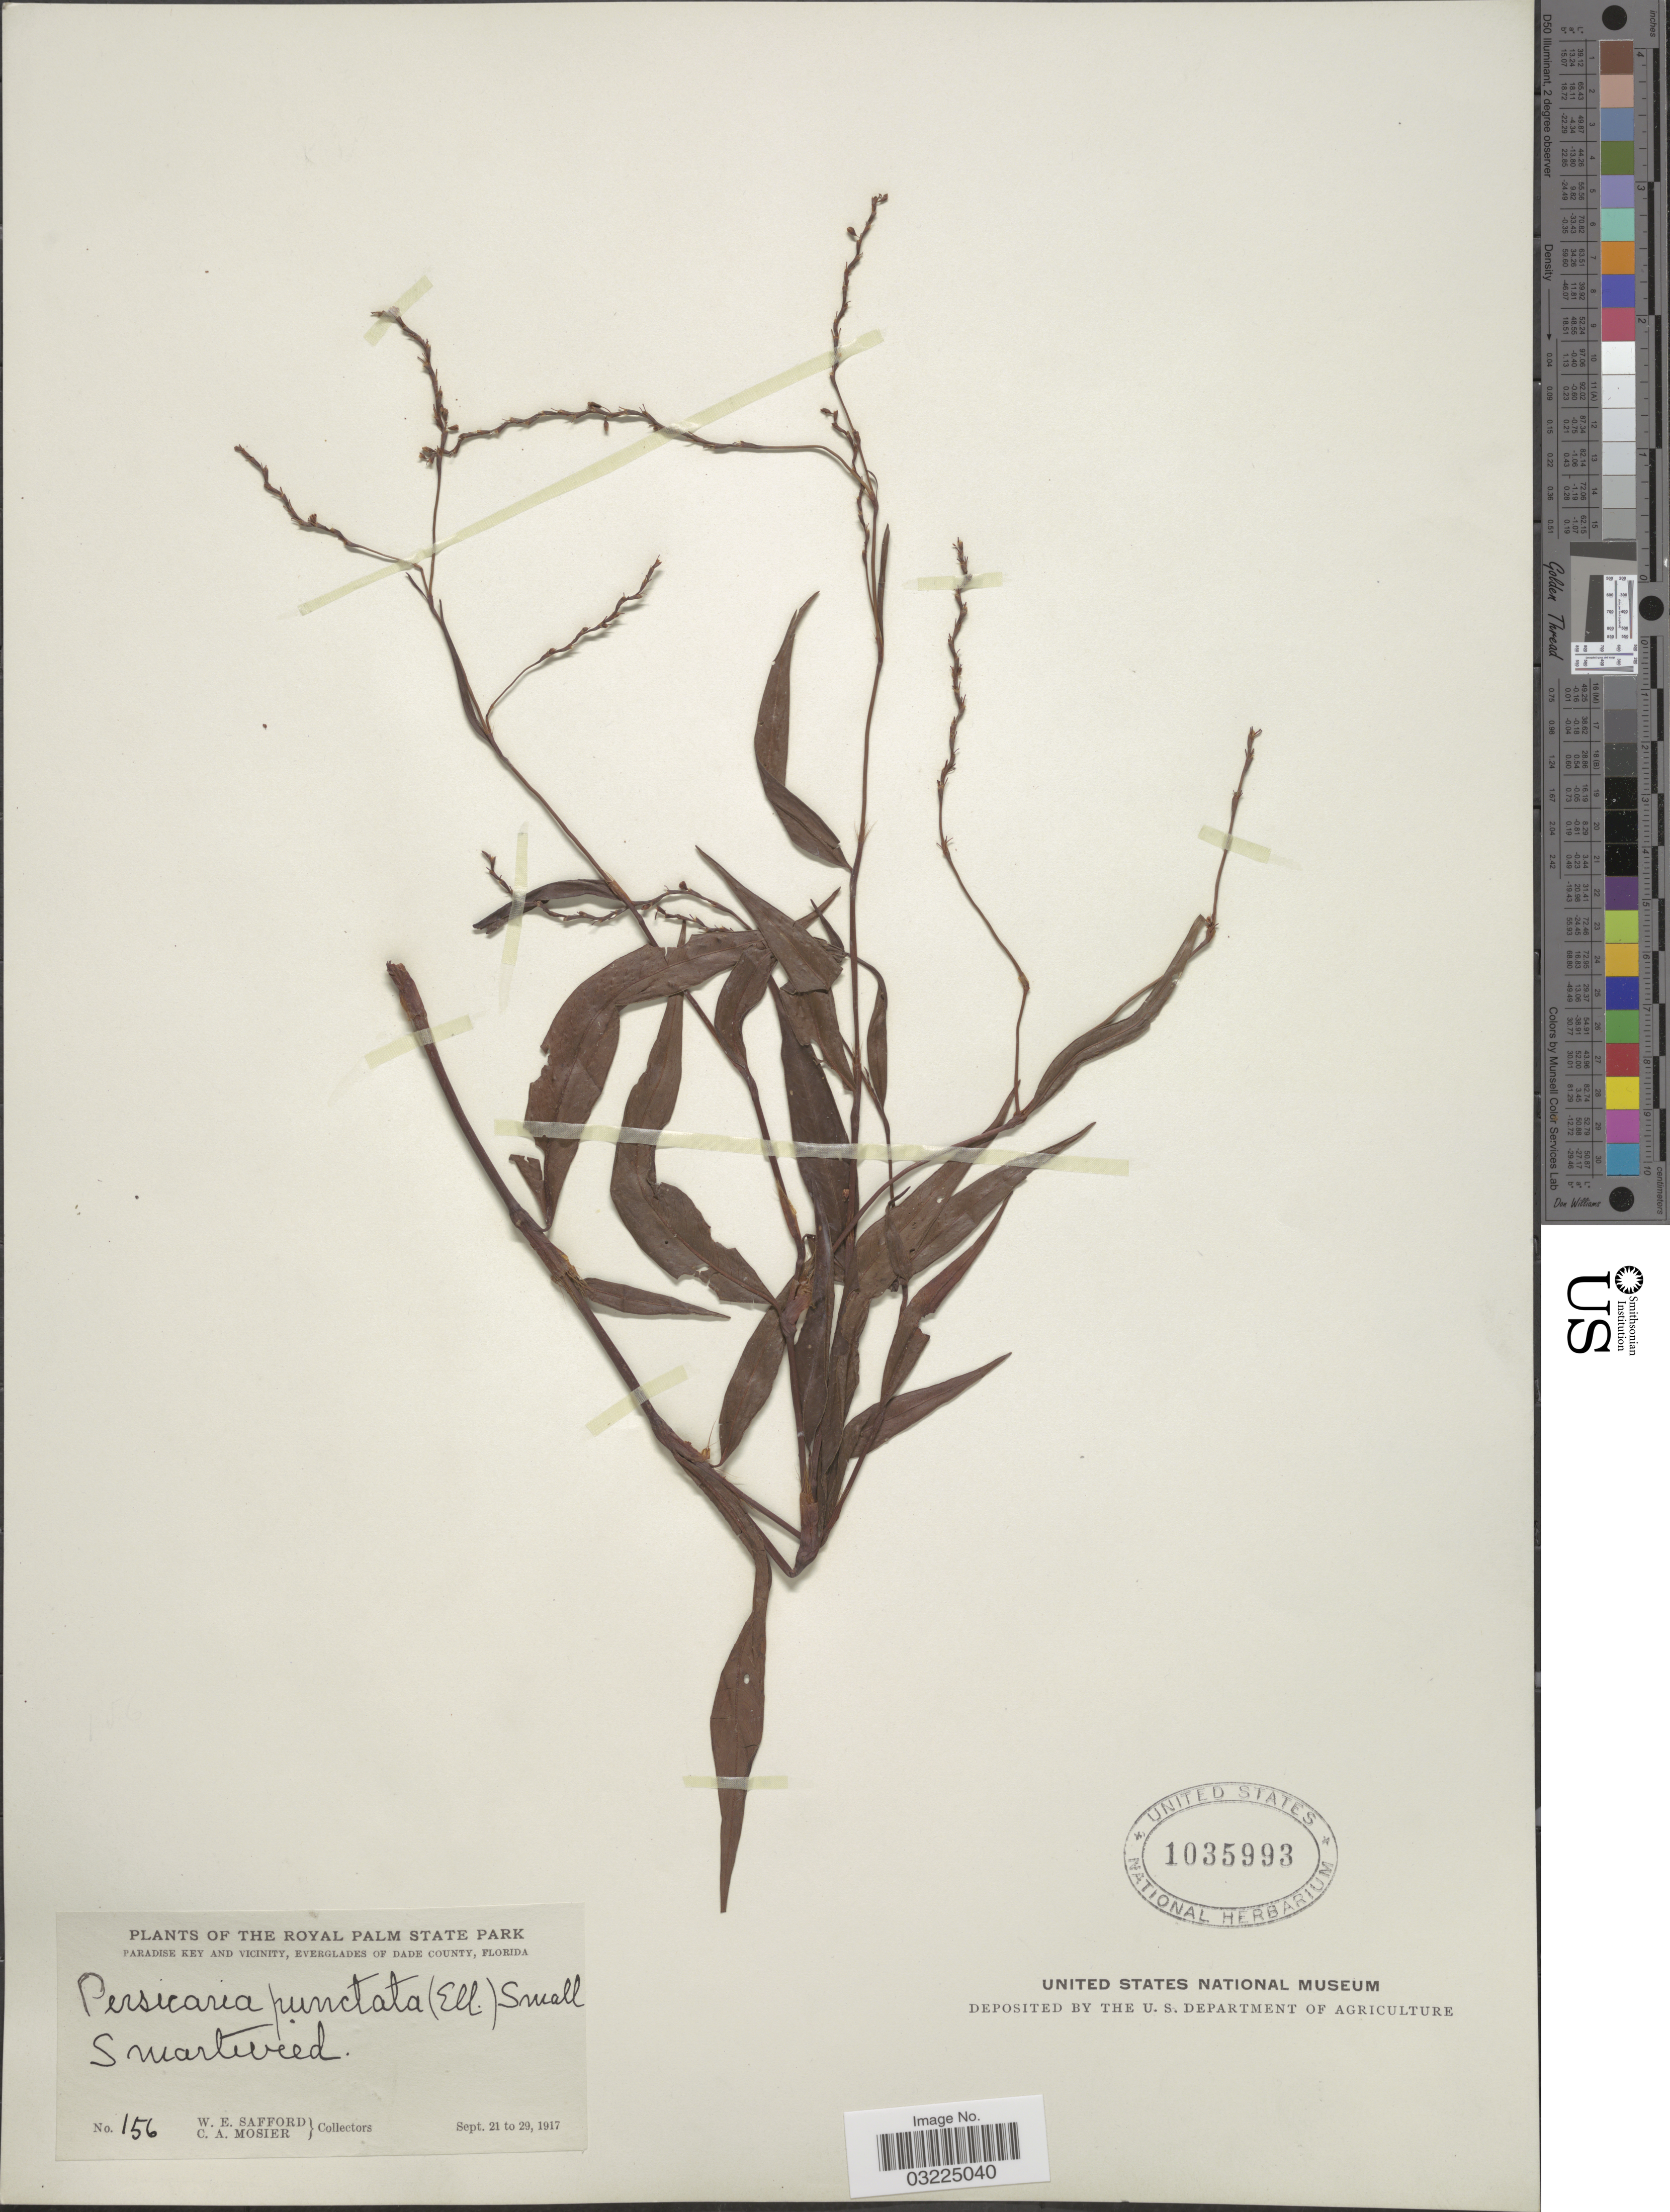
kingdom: Plantae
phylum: Tracheophyta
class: Magnoliopsida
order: Caryophyllales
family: Polygonaceae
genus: Persicaria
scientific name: Persicaria punctata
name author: (Elliott) Small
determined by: Atha, D. E.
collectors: W. E. Safford & C. A. Mosier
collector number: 156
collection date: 1917-09-21/1917-09-29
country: United States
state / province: Florida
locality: The Royal Palm State Park, Paradise Key and vicinity, Everglades of Dade County.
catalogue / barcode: US 1035993